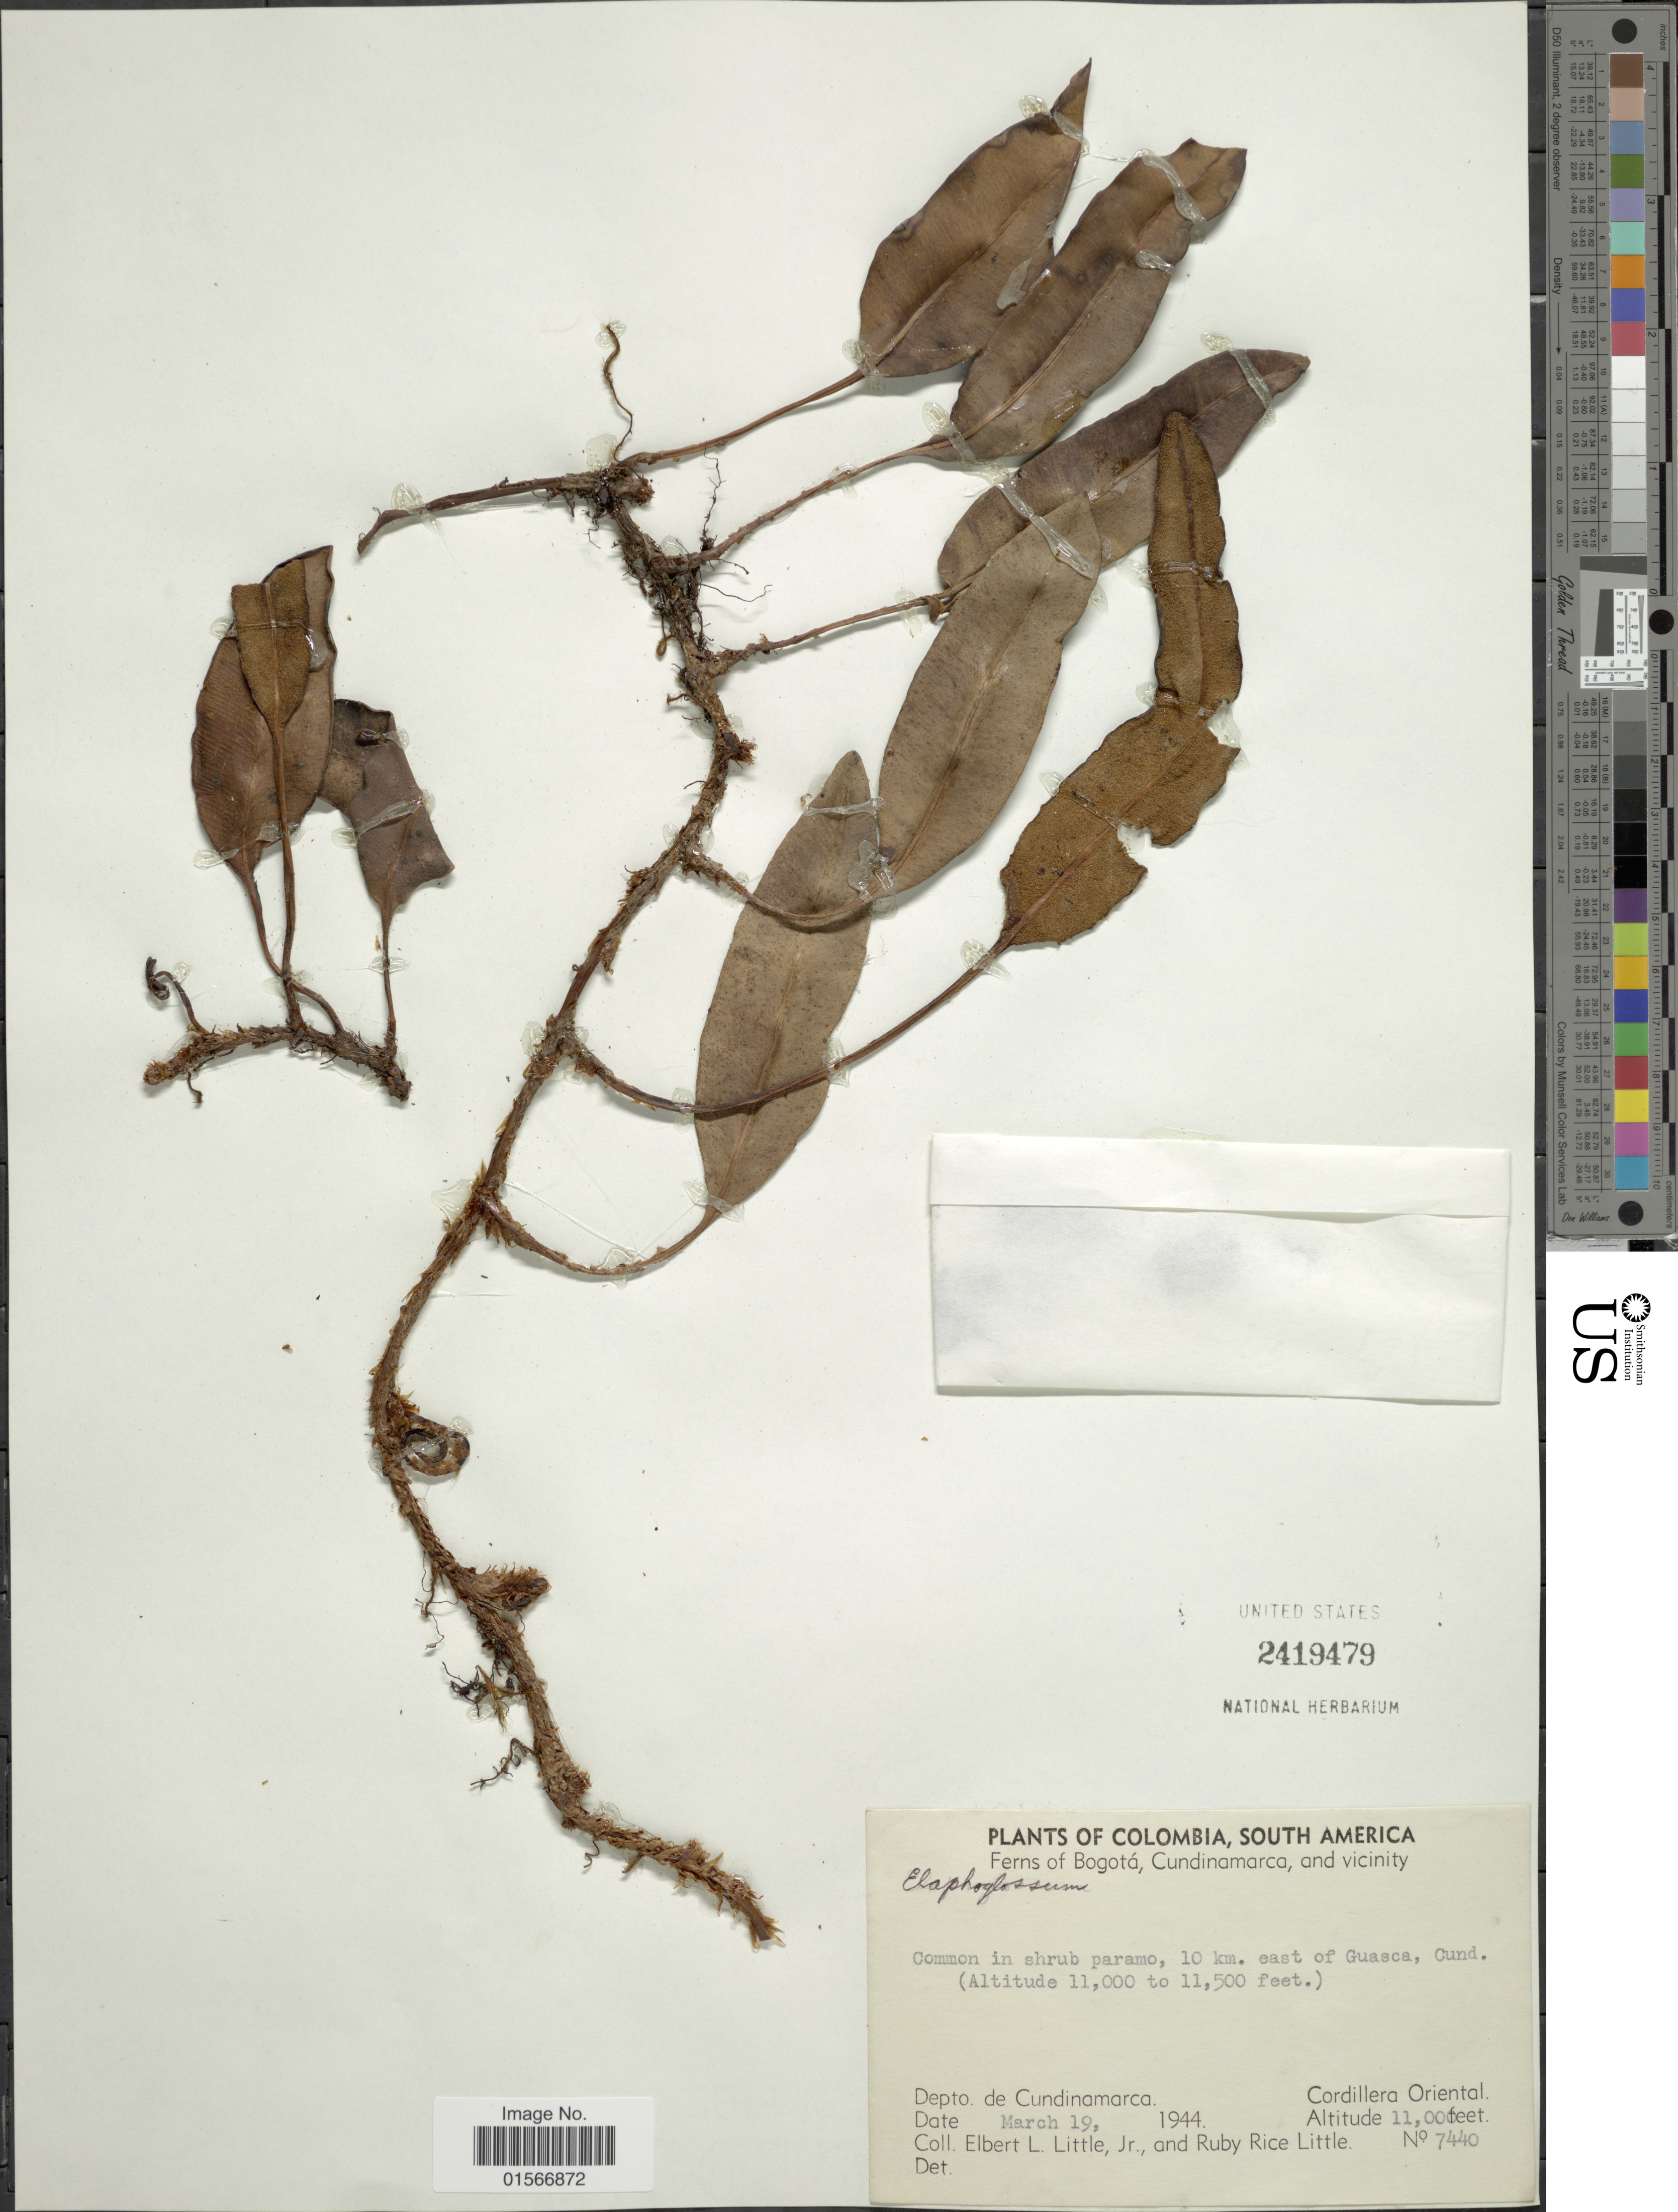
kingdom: Plantae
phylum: Tracheophyta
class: Polypodiopsida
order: Polypodiales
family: Dryopteridaceae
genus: Elaphoglossum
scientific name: Elaphoglossum lingua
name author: (C. Presl) Brack.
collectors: E. L. Little & R. R. Little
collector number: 7440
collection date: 1944-03-19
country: Colombia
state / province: Cundinamarca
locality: Ferns of Bogotá, and vicinity, 10 km. east of Guasca, Depto de Cundinamarca, Cordillera Oriental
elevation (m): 3353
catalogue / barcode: US 2419479